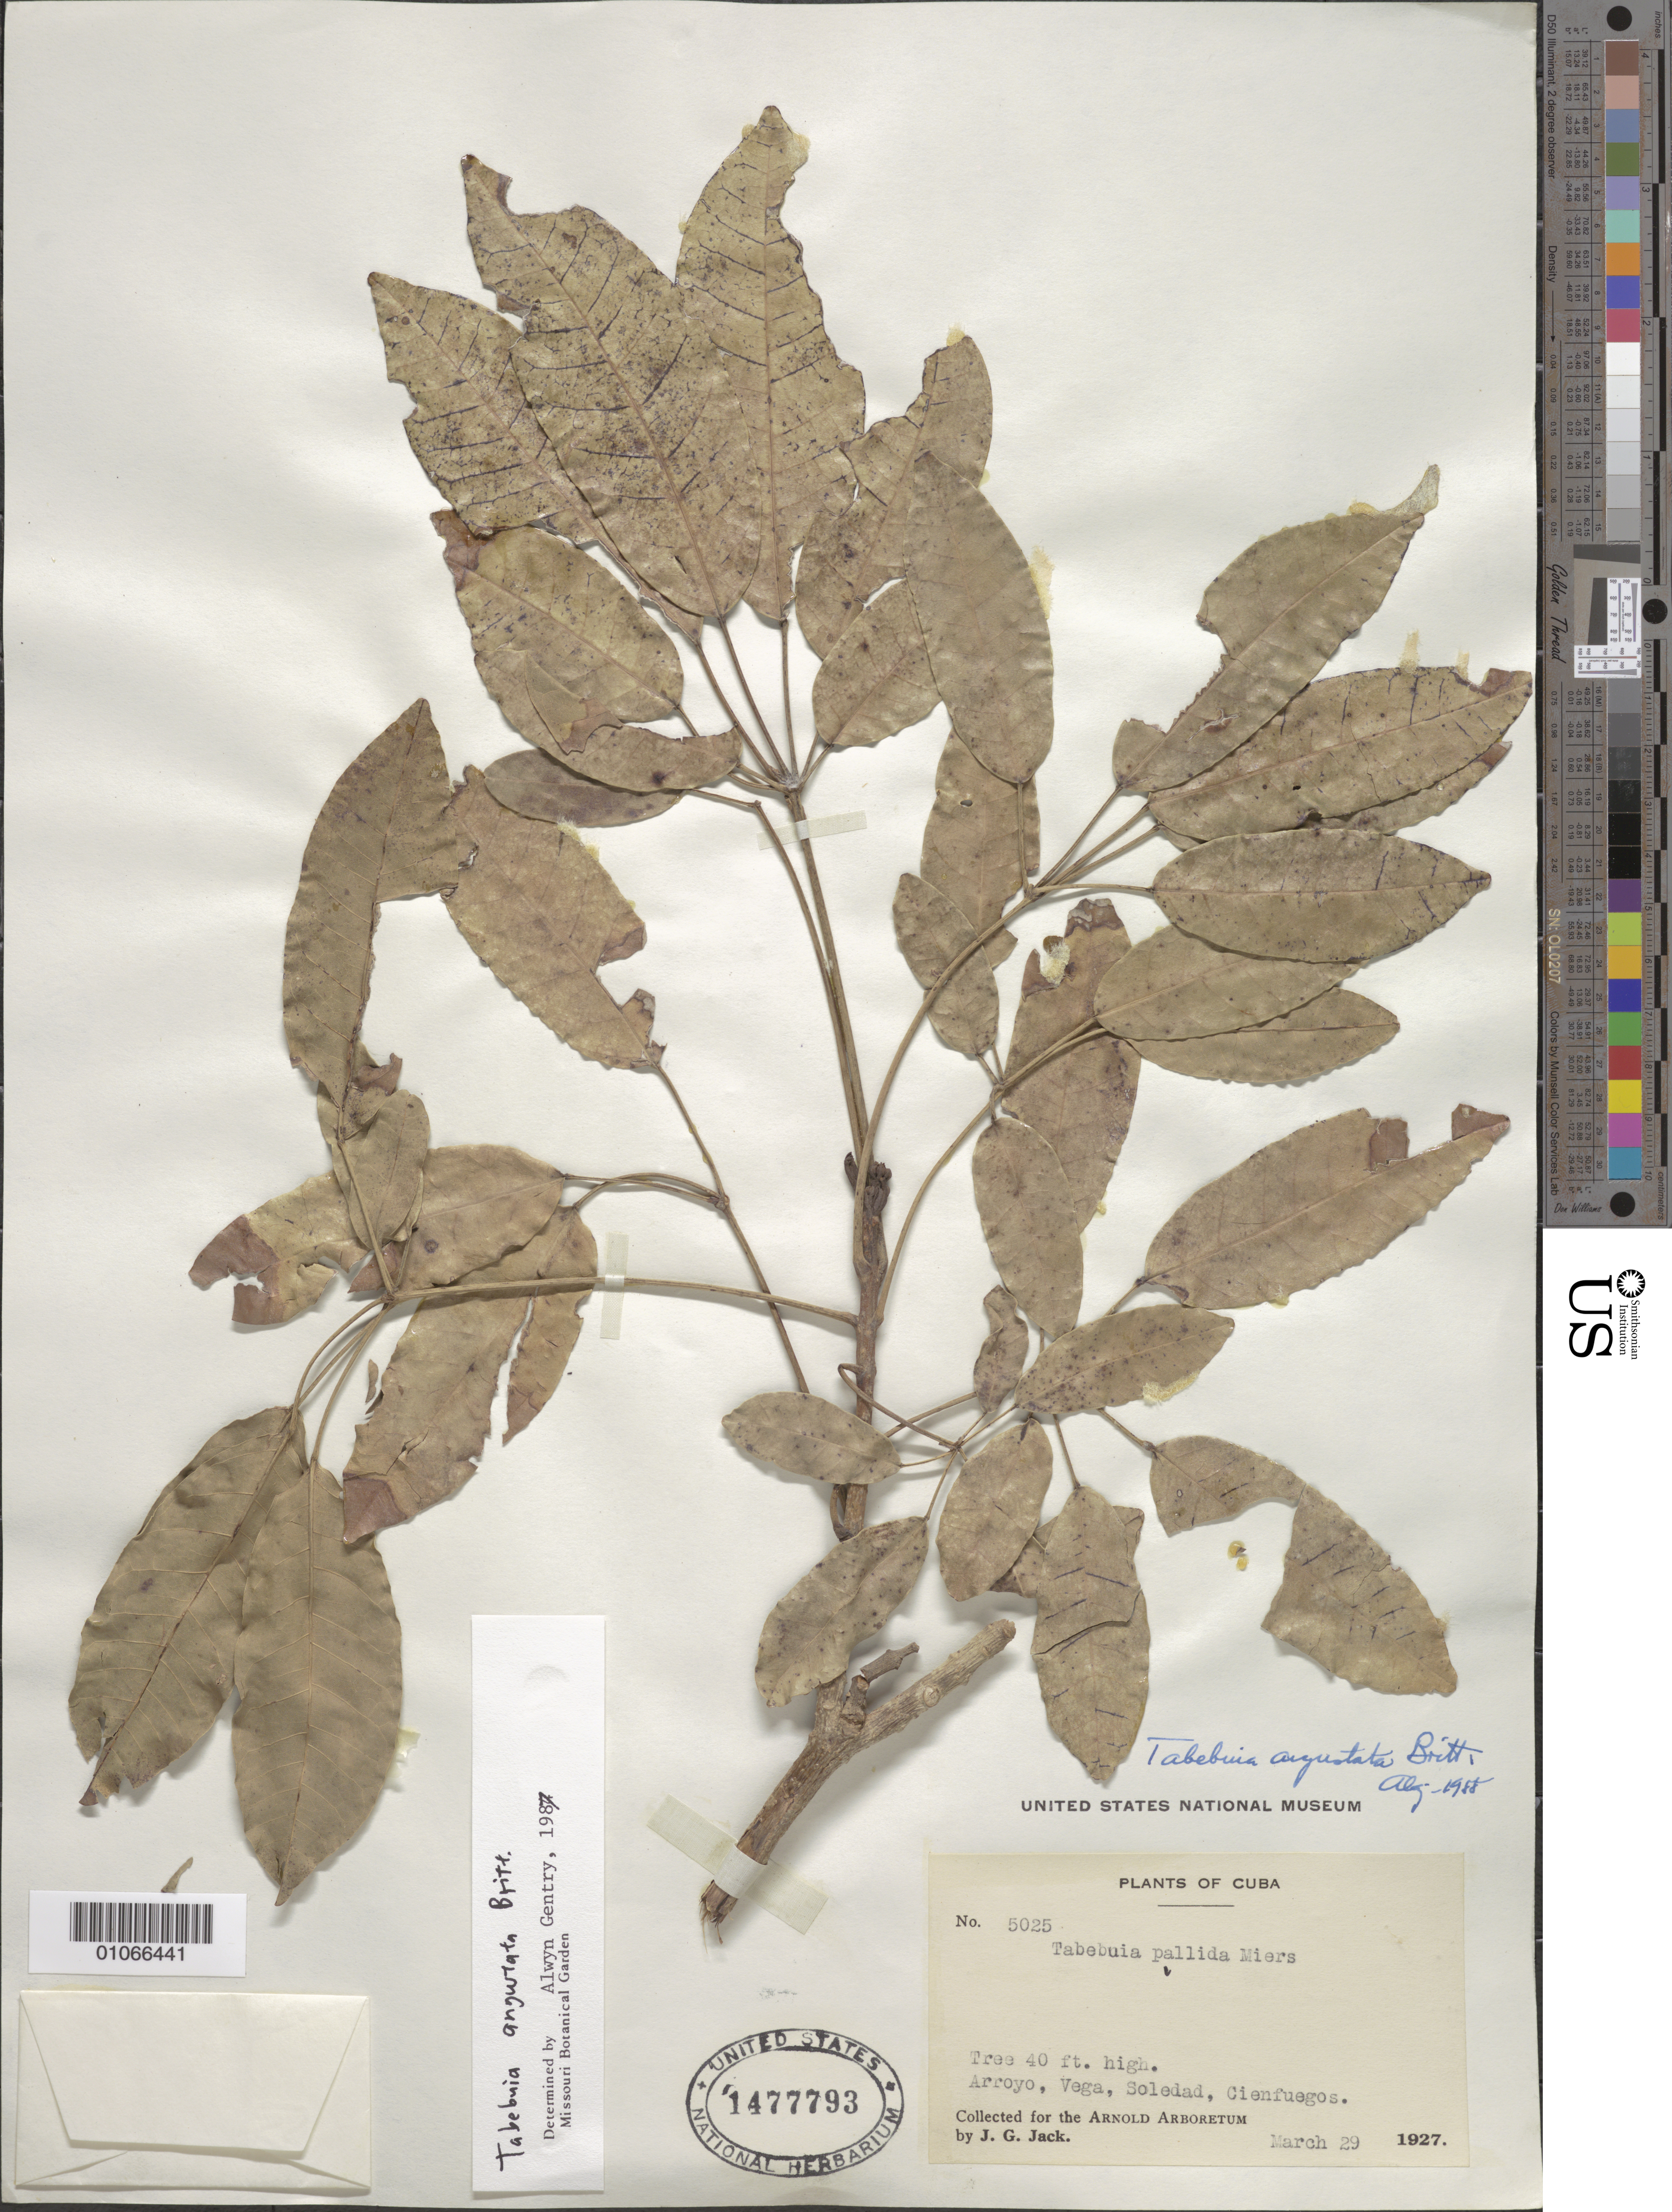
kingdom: Plantae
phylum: Tracheophyta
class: Magnoliopsida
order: Lamiales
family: Bignoniaceae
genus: Tabebuia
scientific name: Tabebuia angustata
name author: Britton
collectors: J. G. Jack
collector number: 5025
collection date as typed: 29 Mar 1927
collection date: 1927-03-29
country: Cuba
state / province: Cienfuegos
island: Cuba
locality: Arroyo, Vega, Soledad, Cienfuegos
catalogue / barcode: US 1477793